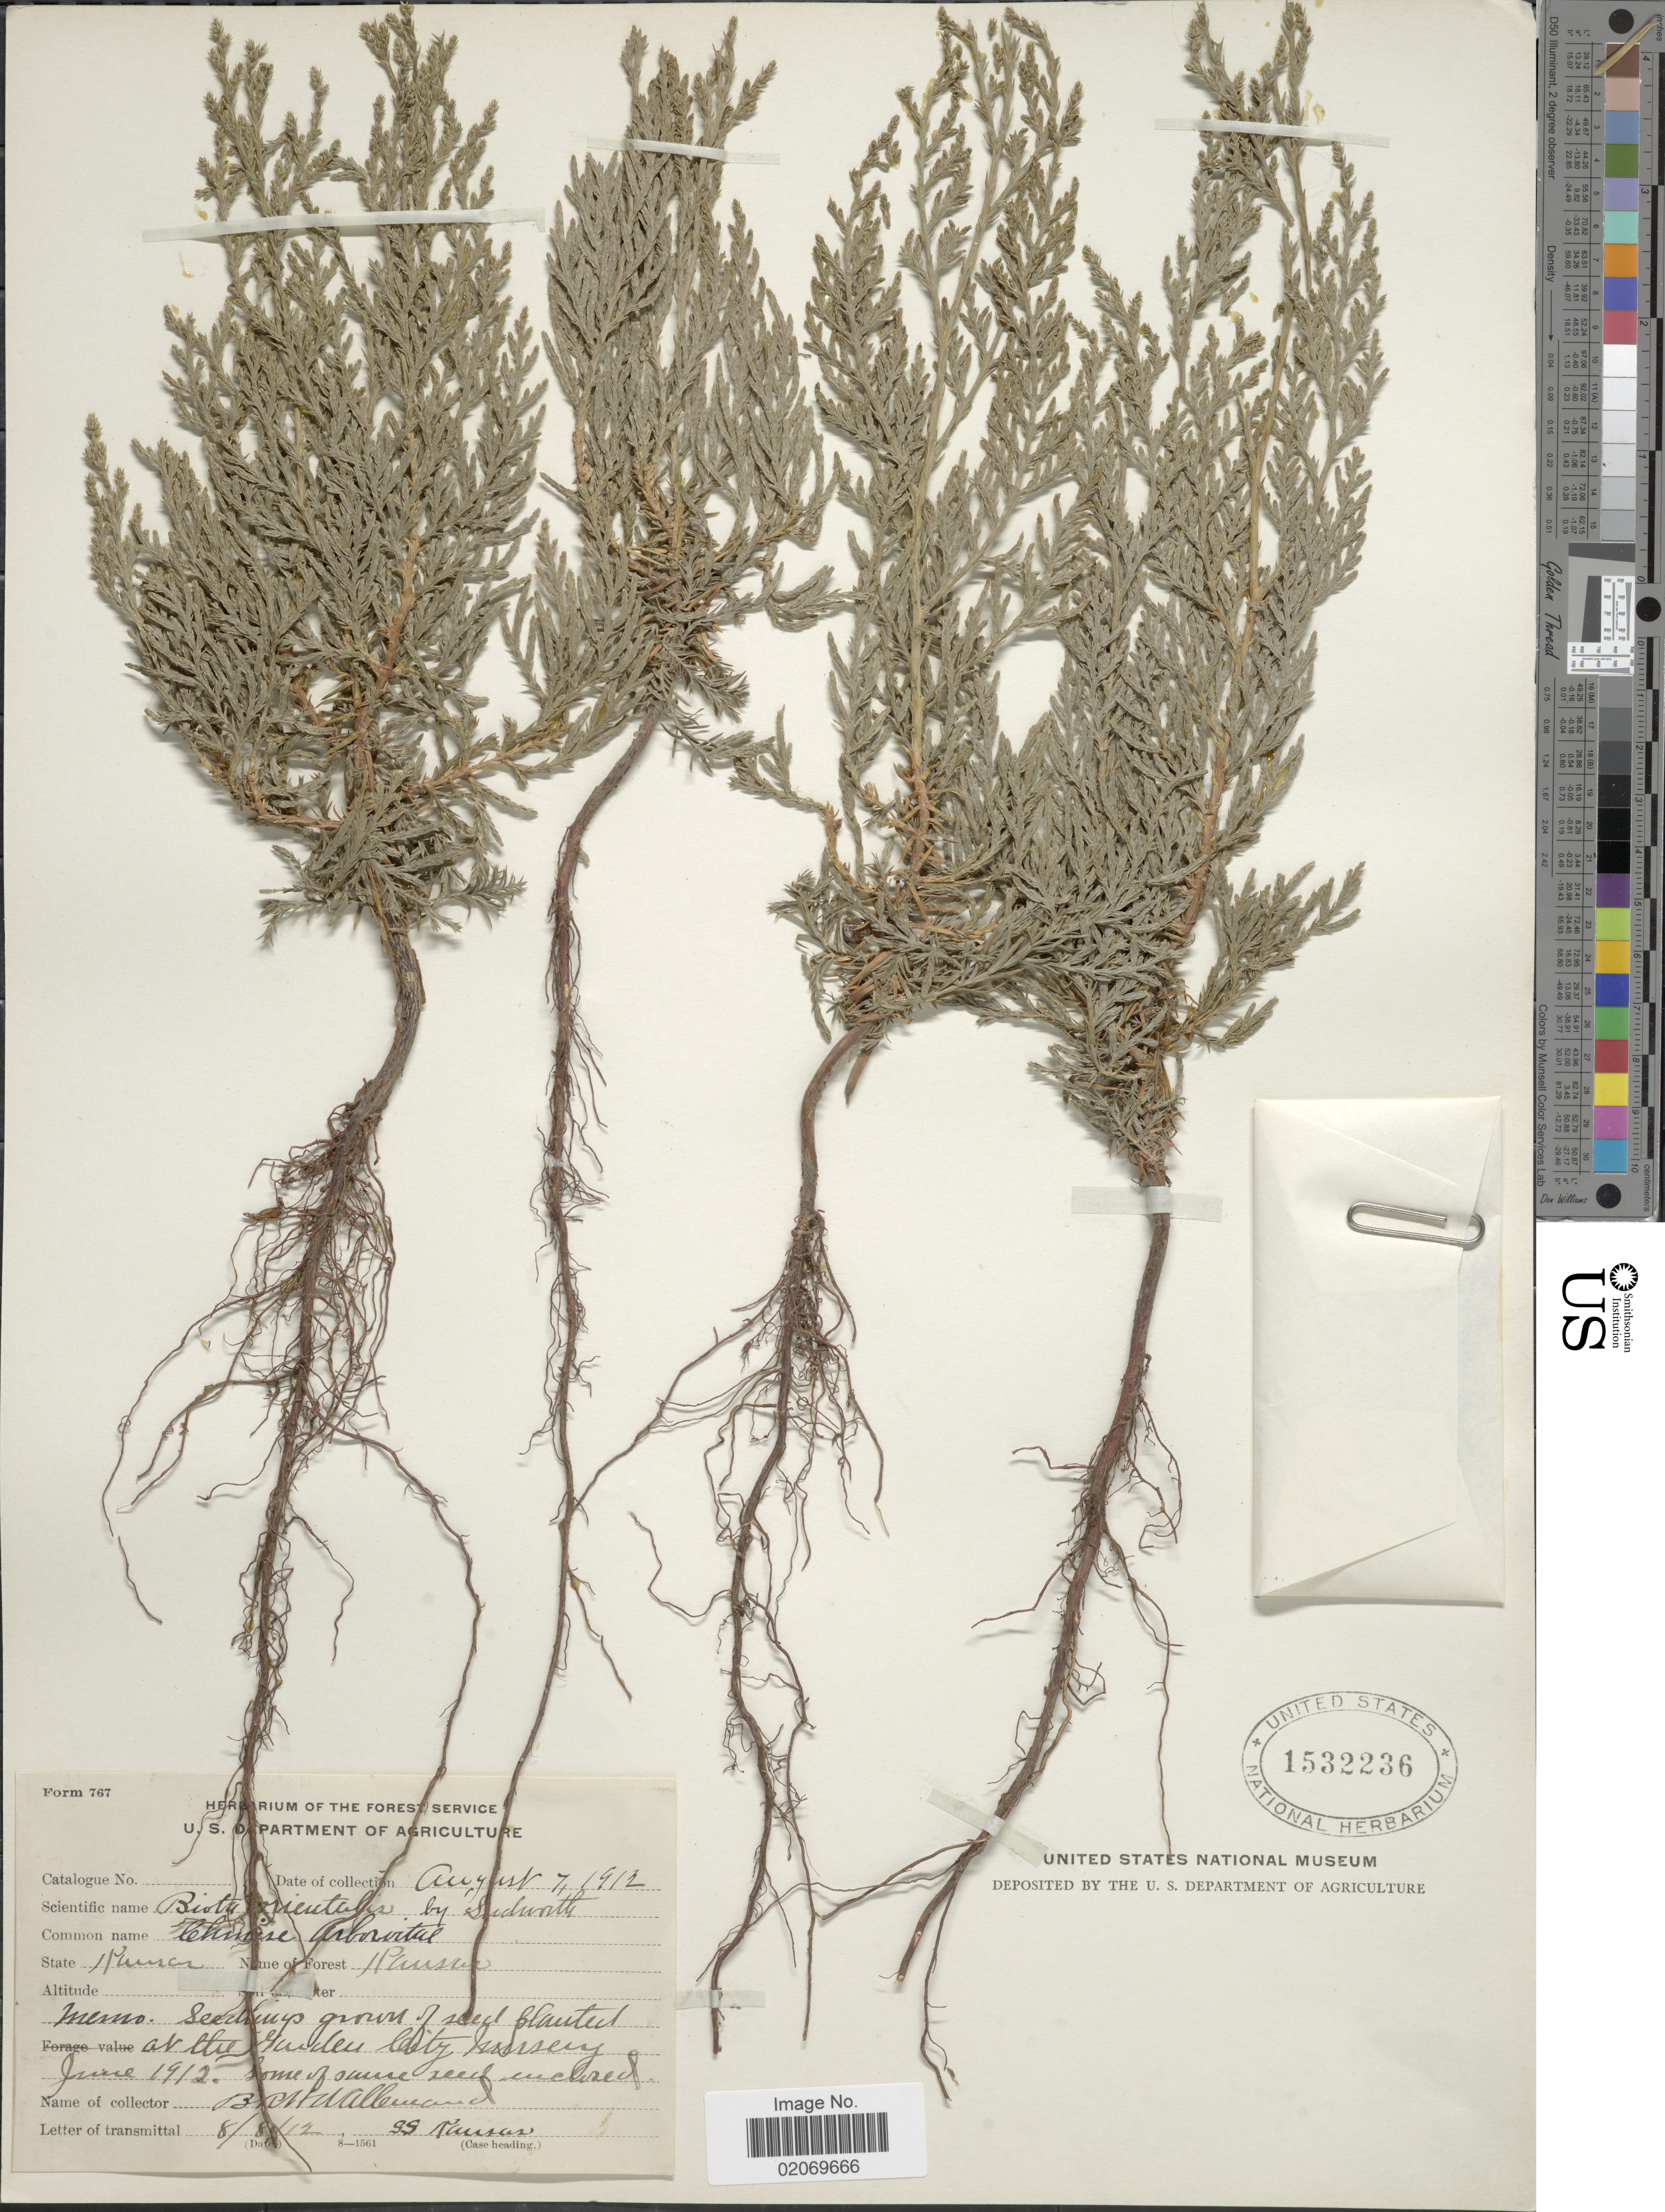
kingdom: Plantae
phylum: Tracheophyta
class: Pinopsida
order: Pinales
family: Cupressaceae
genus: Thuja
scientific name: Thuja orientalis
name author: L.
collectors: B. Allemand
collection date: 1912-08-07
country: United States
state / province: Kansas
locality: Memo Seedings grown of seed planted at the Garden City Nursery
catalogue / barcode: US 1532236